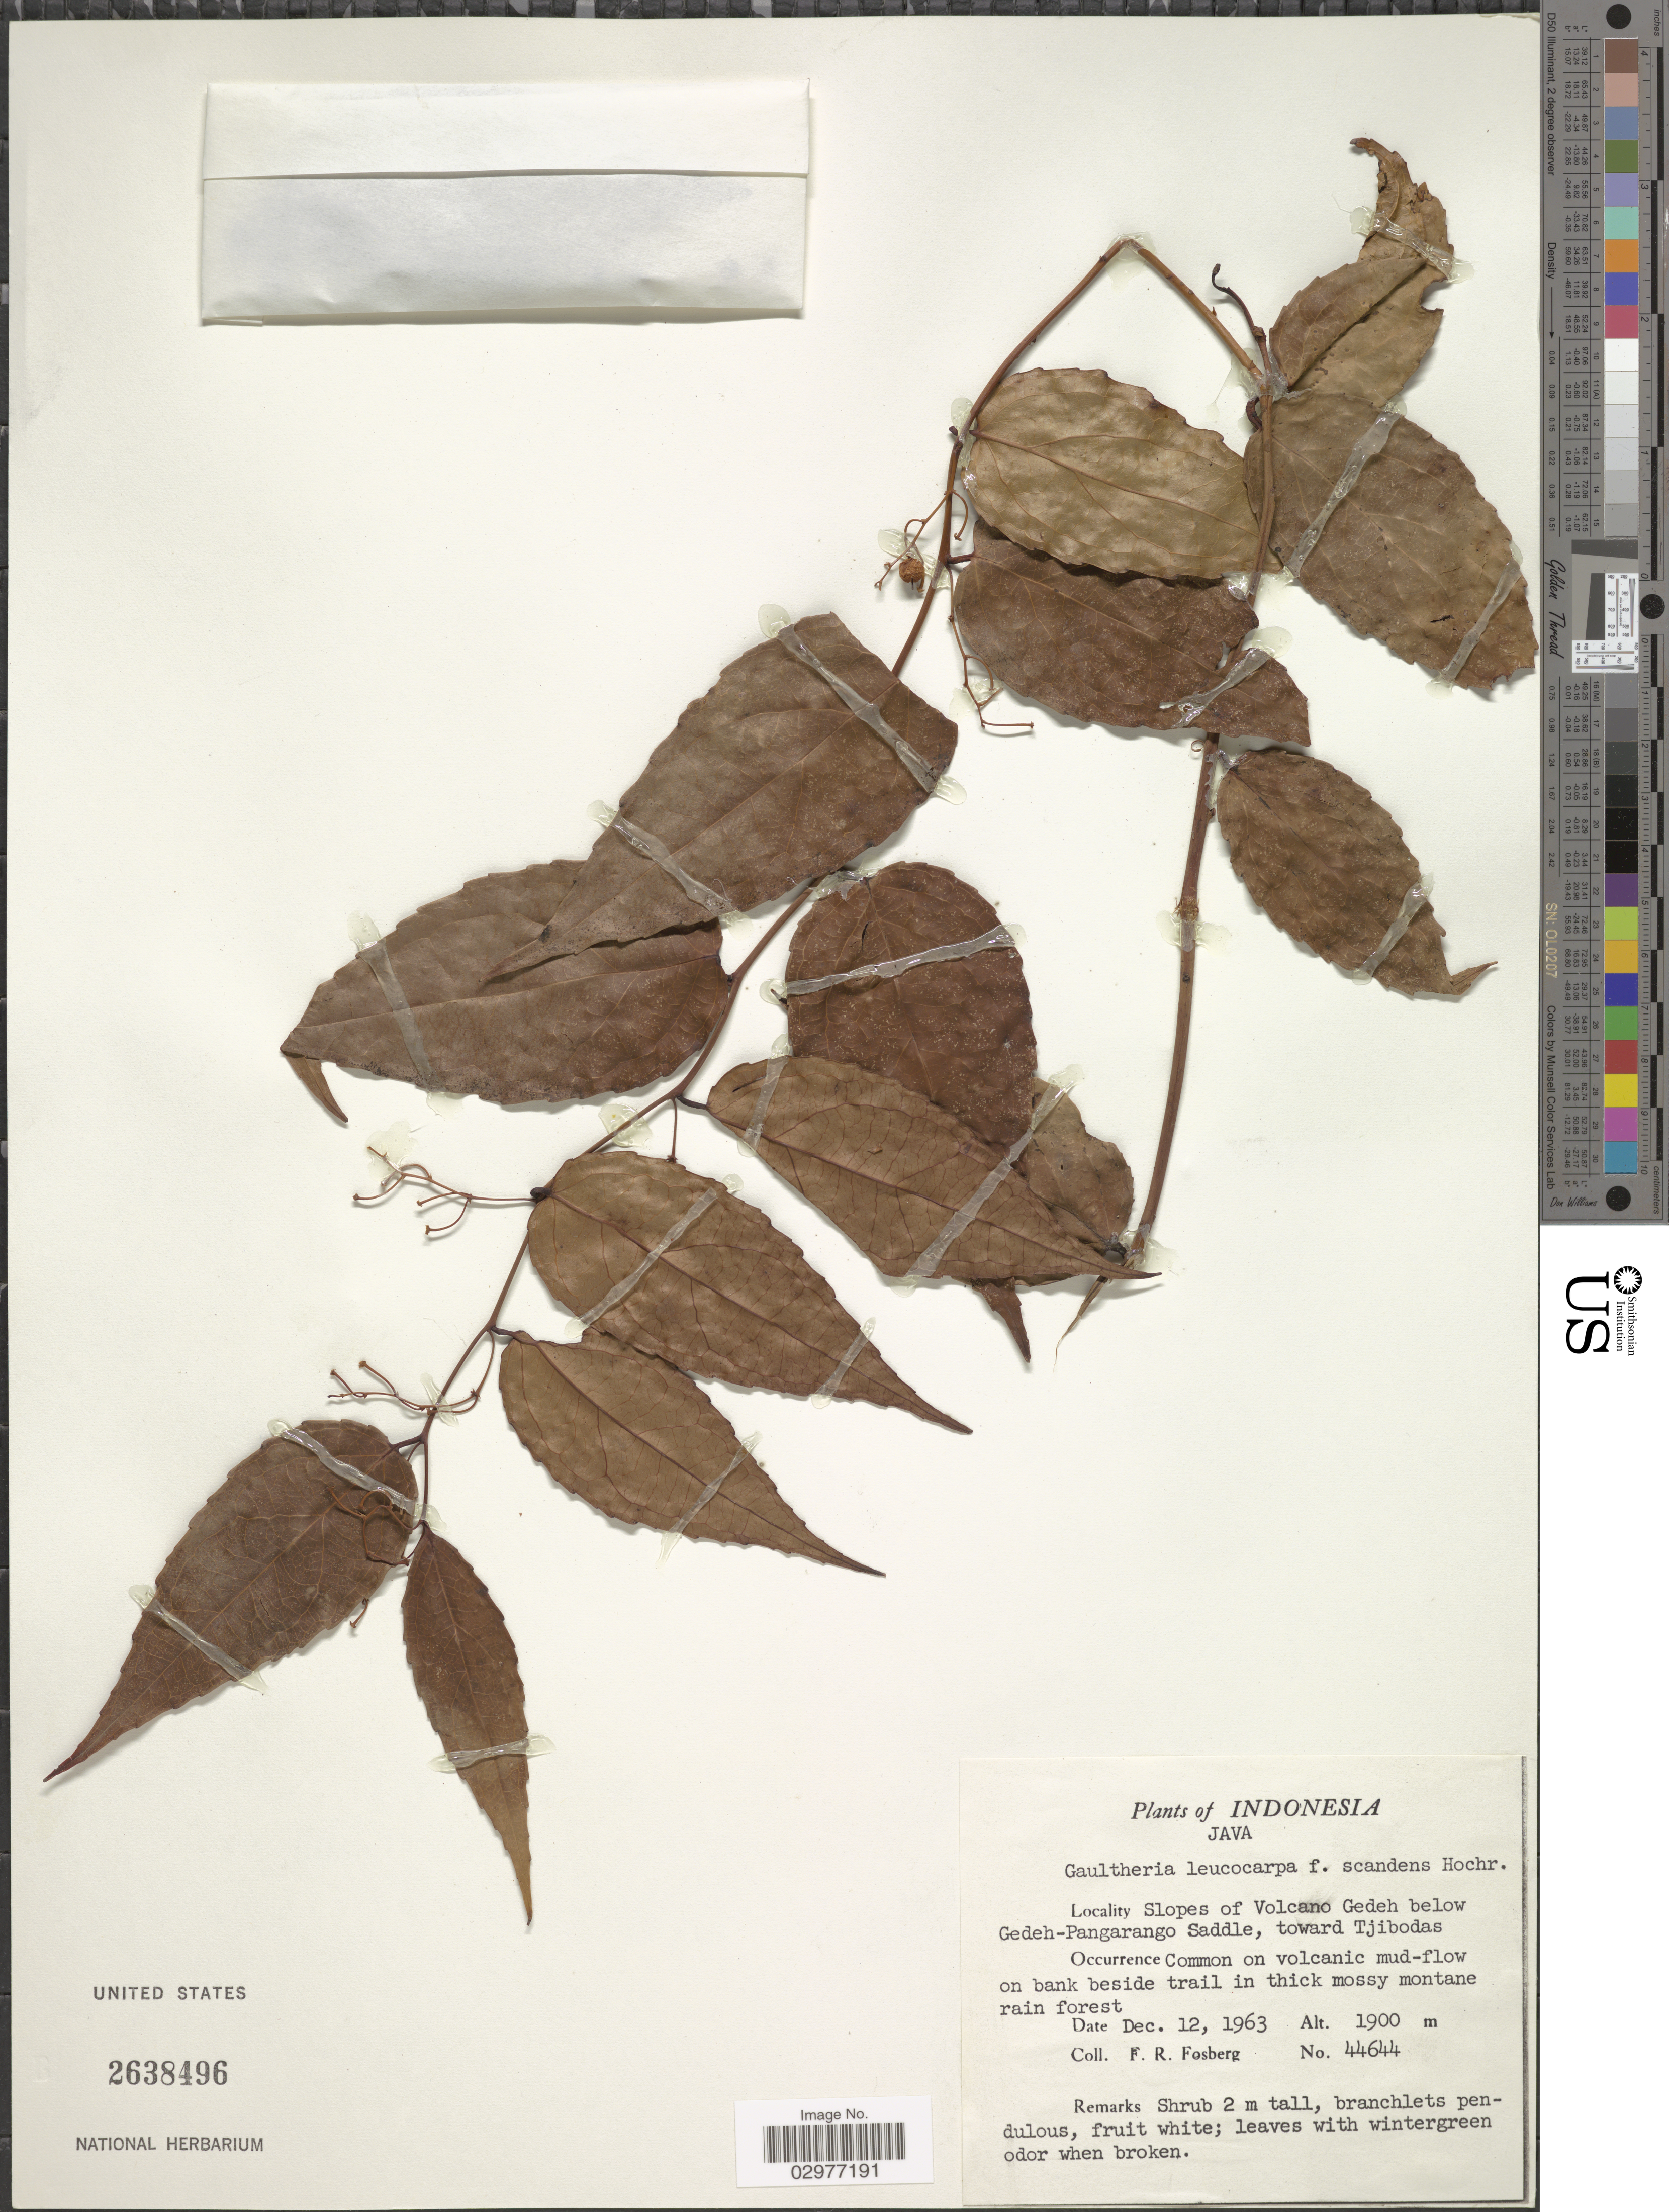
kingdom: Plantae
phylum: Tracheophyta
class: Magnoliopsida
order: Ericales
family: Ericaceae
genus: Gaultheria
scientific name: Gaultheria leucocarpa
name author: Blume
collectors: F. R. Fosberg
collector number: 44644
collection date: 1963-12-12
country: Indonesia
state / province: Java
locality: Slopes of Volcano Gedeh below Gedeh-Pangarango Saddle, toward Tjibodas.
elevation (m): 1900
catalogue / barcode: US 2638496